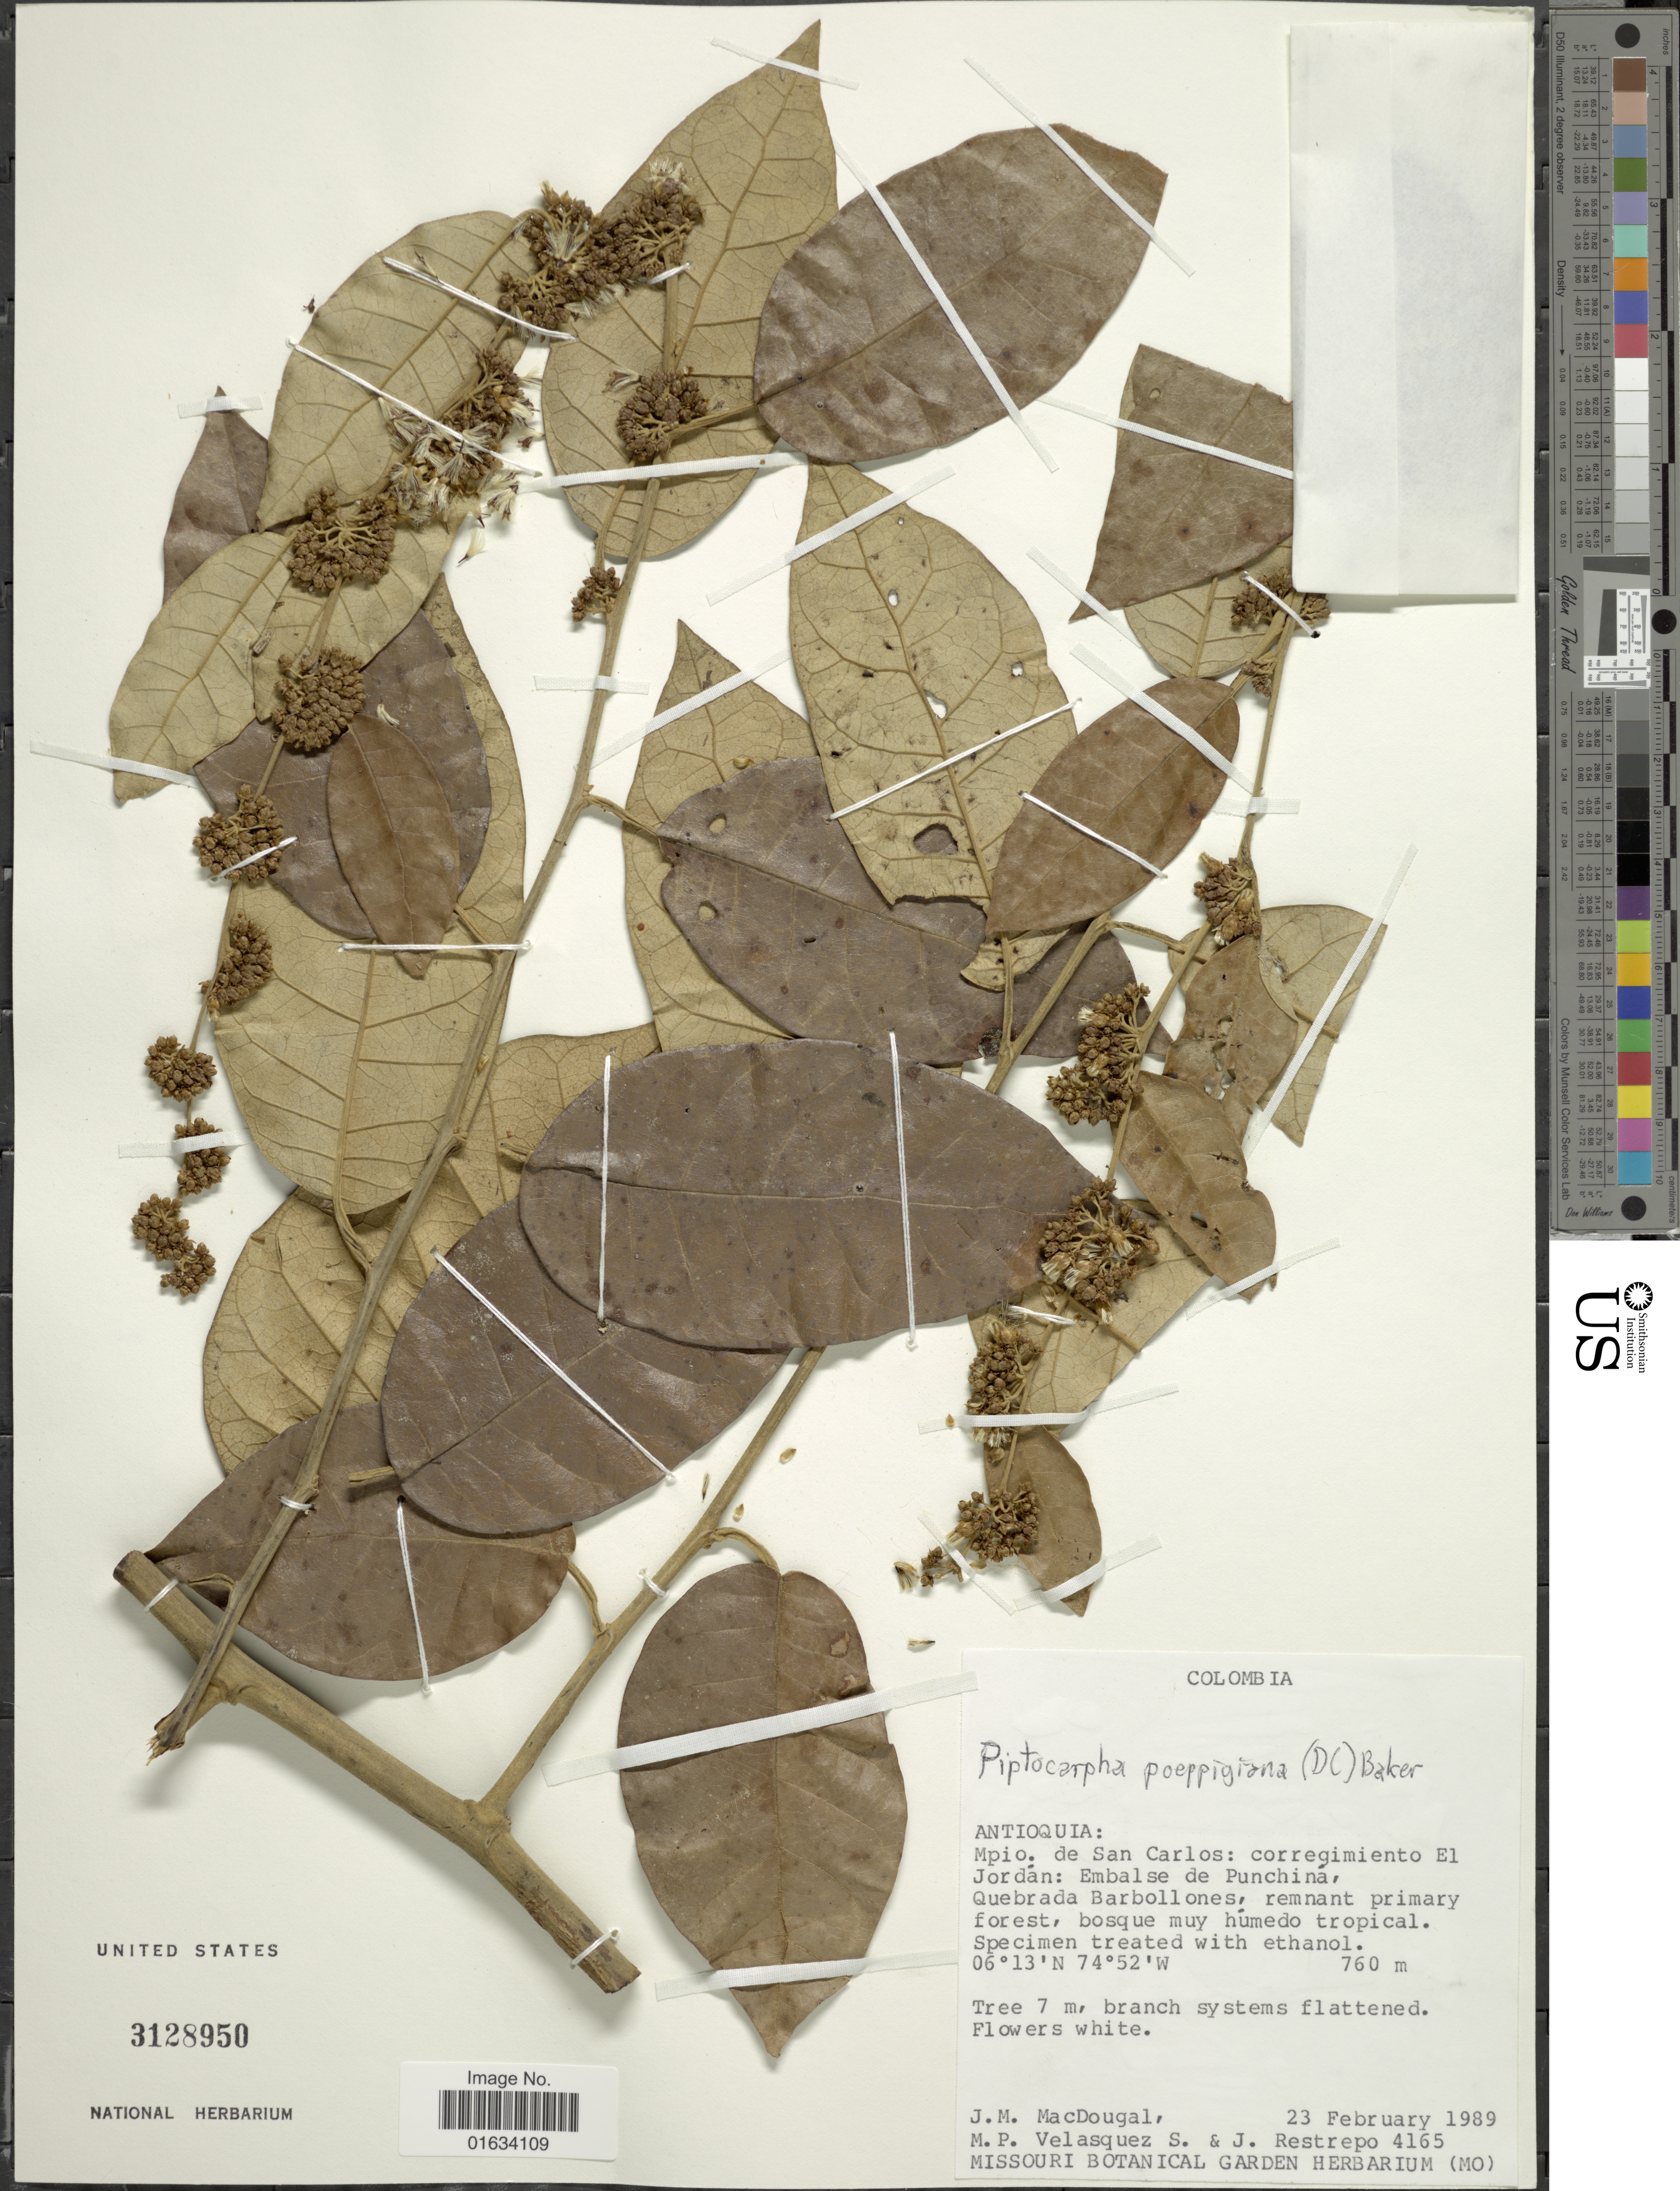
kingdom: Plantae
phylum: Tracheophyta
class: Magnoliopsida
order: Asterales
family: Asteraceae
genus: Piptocarpha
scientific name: Piptocarpha poeppigiana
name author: (DC.) Baker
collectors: J. M. MacDougal, P. Velasquez S. & J. Restrepo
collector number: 4165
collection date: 1989-02-23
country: Colombia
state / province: Antioquia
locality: Colombia. Antioquia: Mpio de San Carlos: corregimiento El Jorda: Embalse de Punchina, Quebrada Barbollones, remnant primary forest, bosque muy humedo tropical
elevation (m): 760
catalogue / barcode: US 3128950